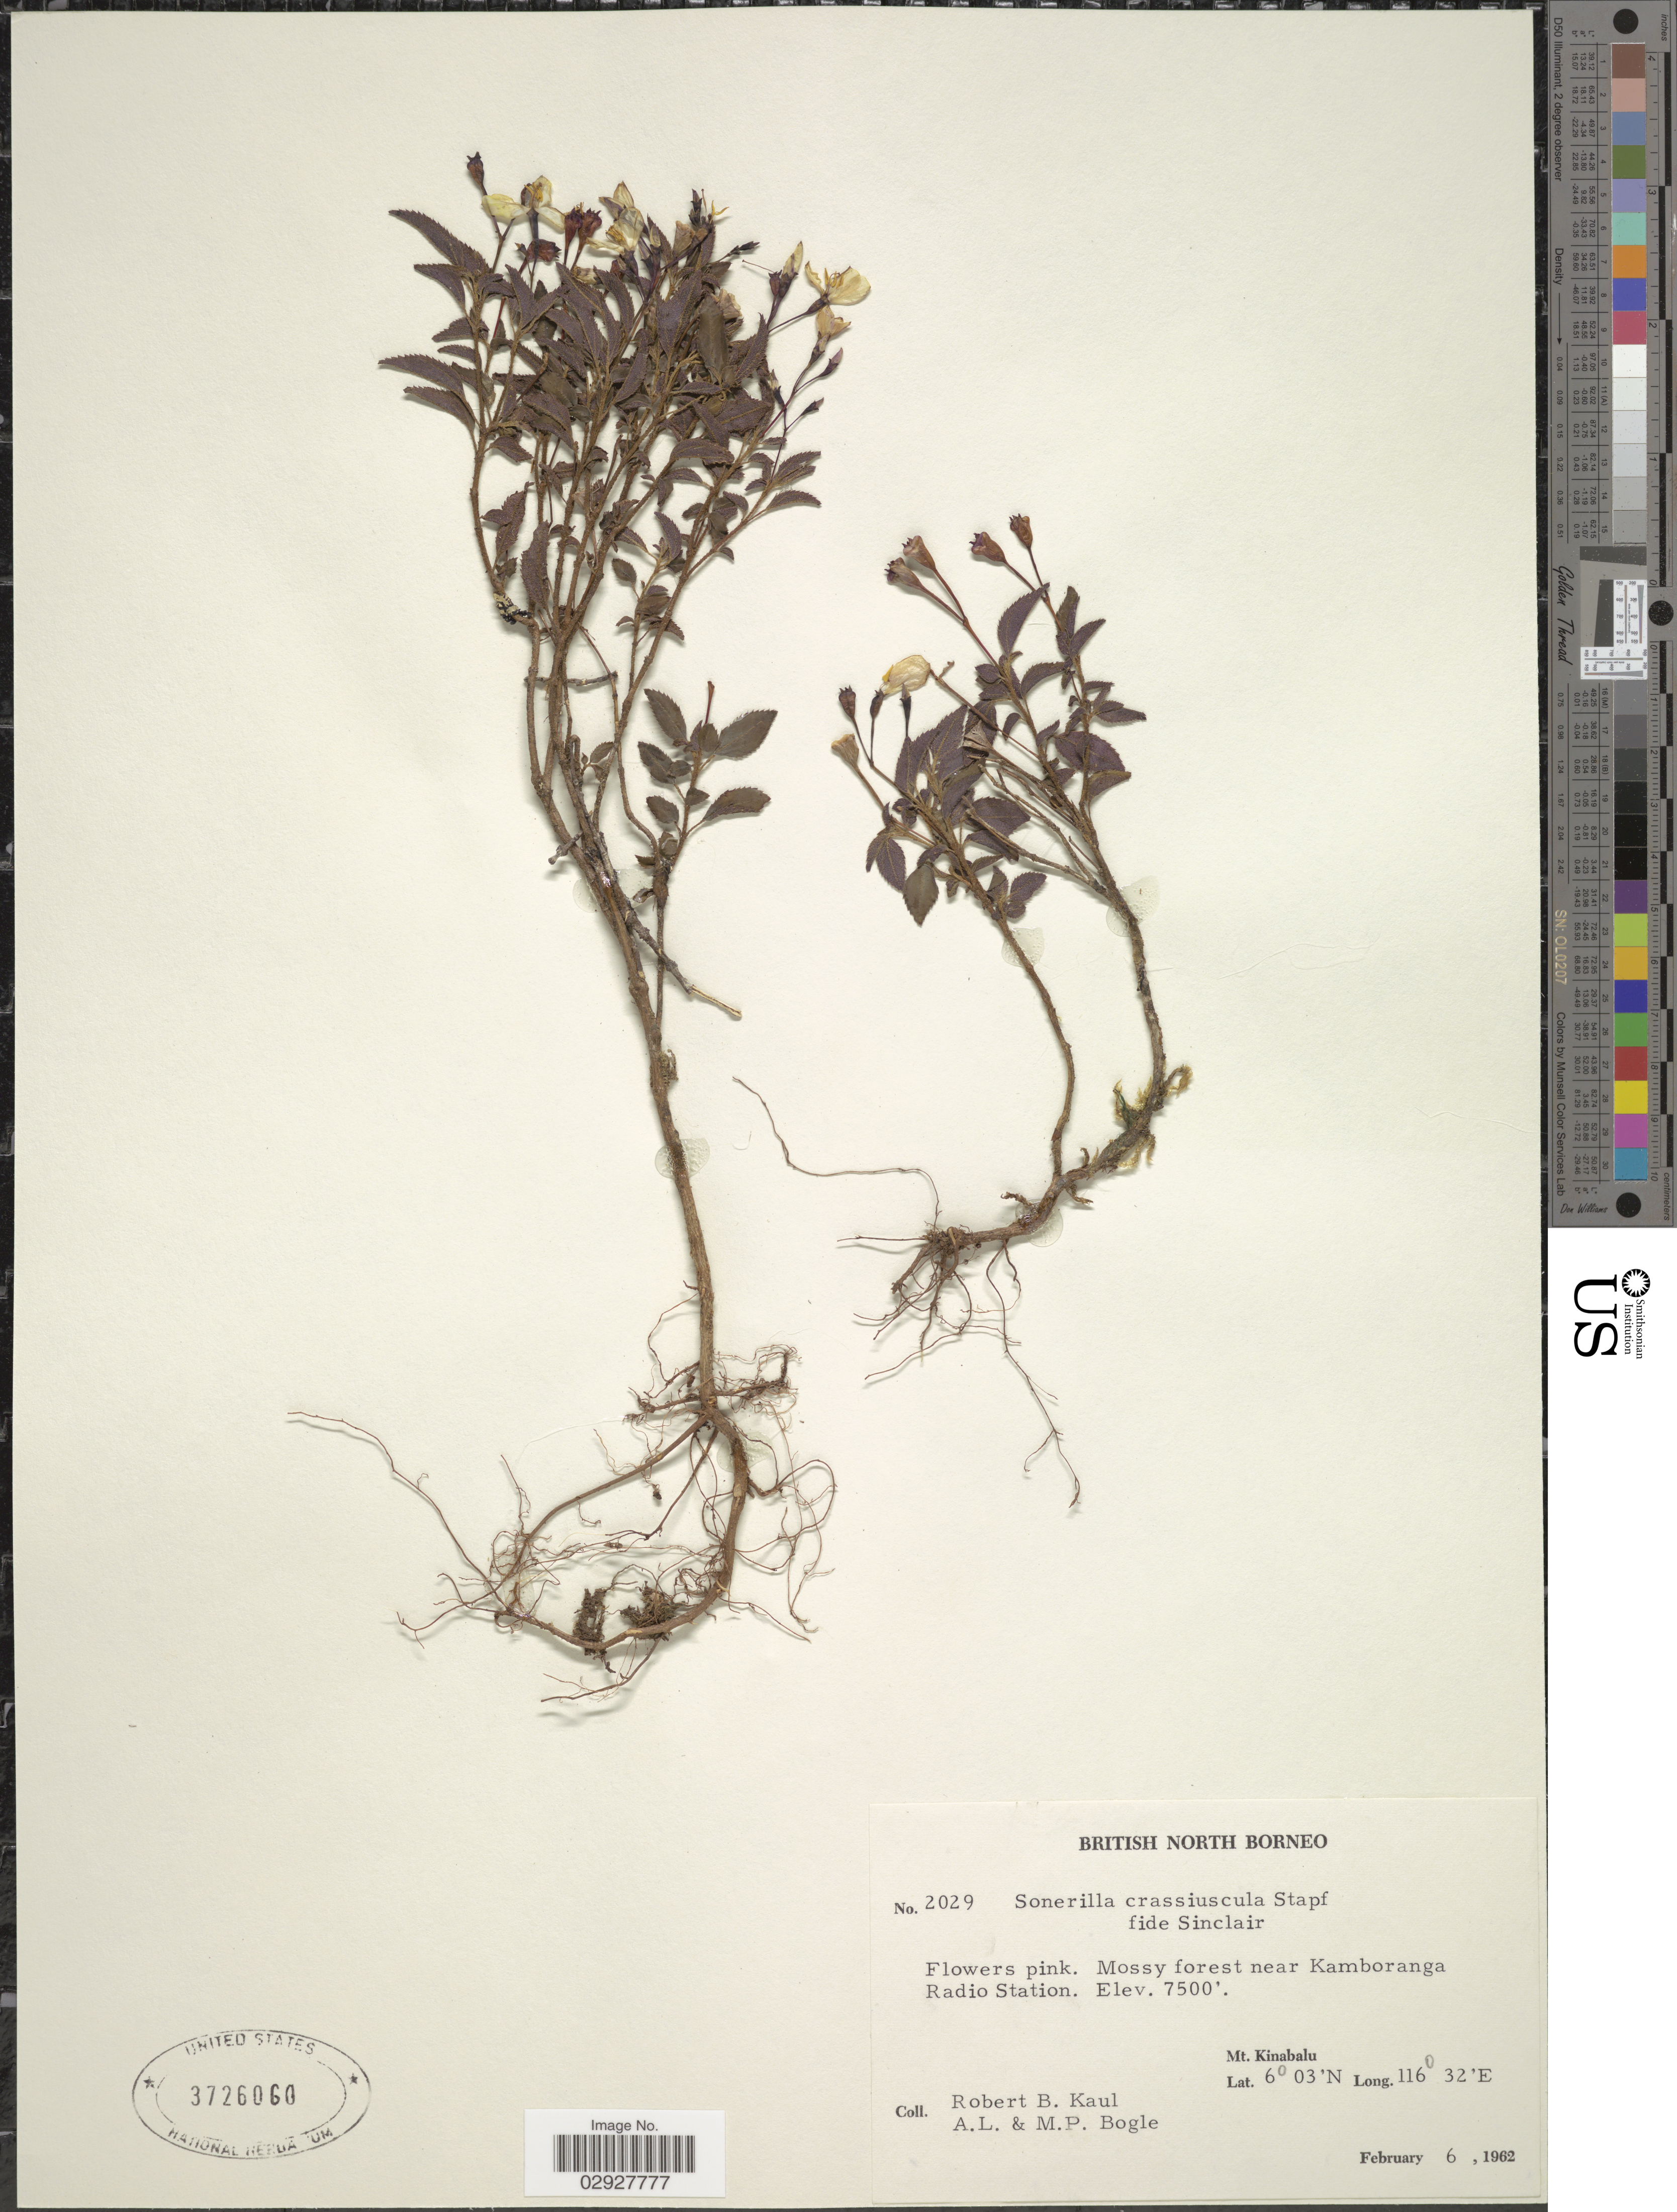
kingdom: Plantae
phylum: Tracheophyta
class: Magnoliopsida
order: Myrtales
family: Melastomataceae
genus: Sonerila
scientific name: Sonerila crassiuscula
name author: Stapf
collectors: R. Kaul, Bogle, A.L. & M. Bogle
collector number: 2029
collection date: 1962-02-06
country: Malaysia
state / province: Sabah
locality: British North Borneo. Mossy forest near Kamboranga Radio Station. Mt. Kinabalu.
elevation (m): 2286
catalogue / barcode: US 3726060